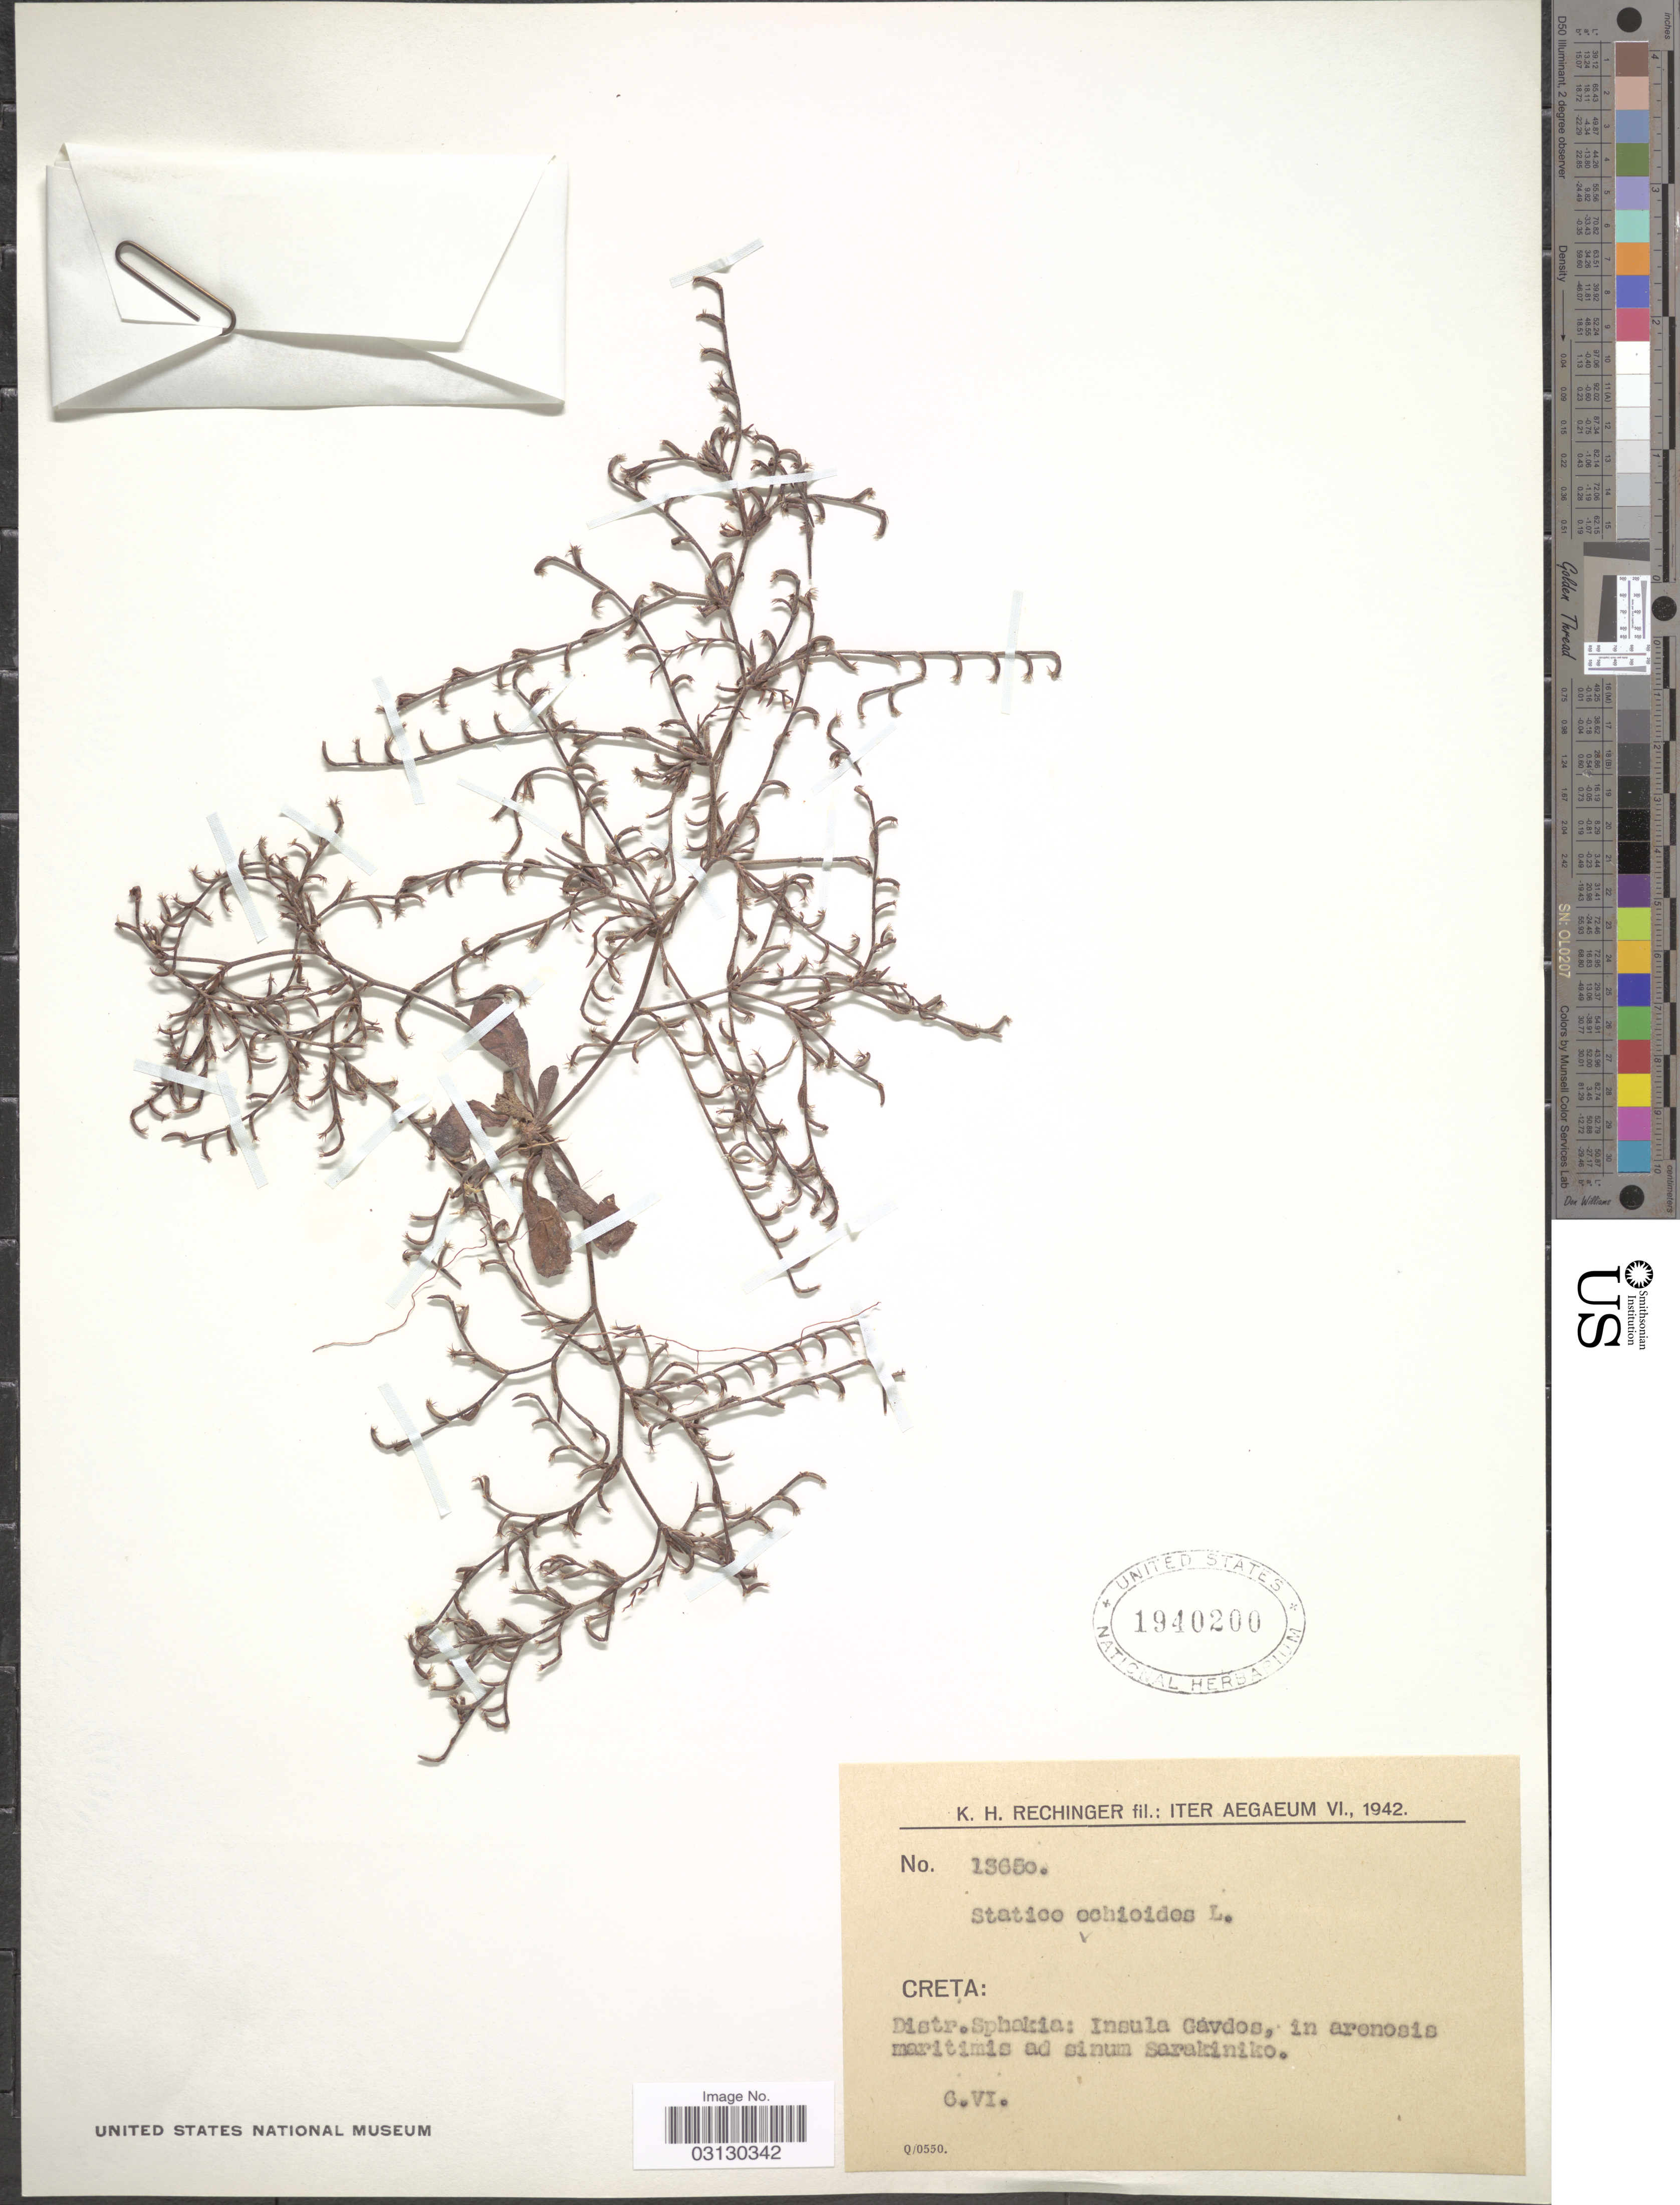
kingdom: Plantae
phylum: Tracheophyta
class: Magnoliopsida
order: Caryophyllales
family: Plumbaginaceae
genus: Limonium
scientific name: Limonium echioides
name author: (L.) Mill.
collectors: K. H. Rechinger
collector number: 13650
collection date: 1942-06-06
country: Greece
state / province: Crete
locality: Aegaeum, Creta: Distr. Sphakia: Insula Gávdos, in arenosis maritimis ad sinum Sarakiniko.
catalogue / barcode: US 1940200